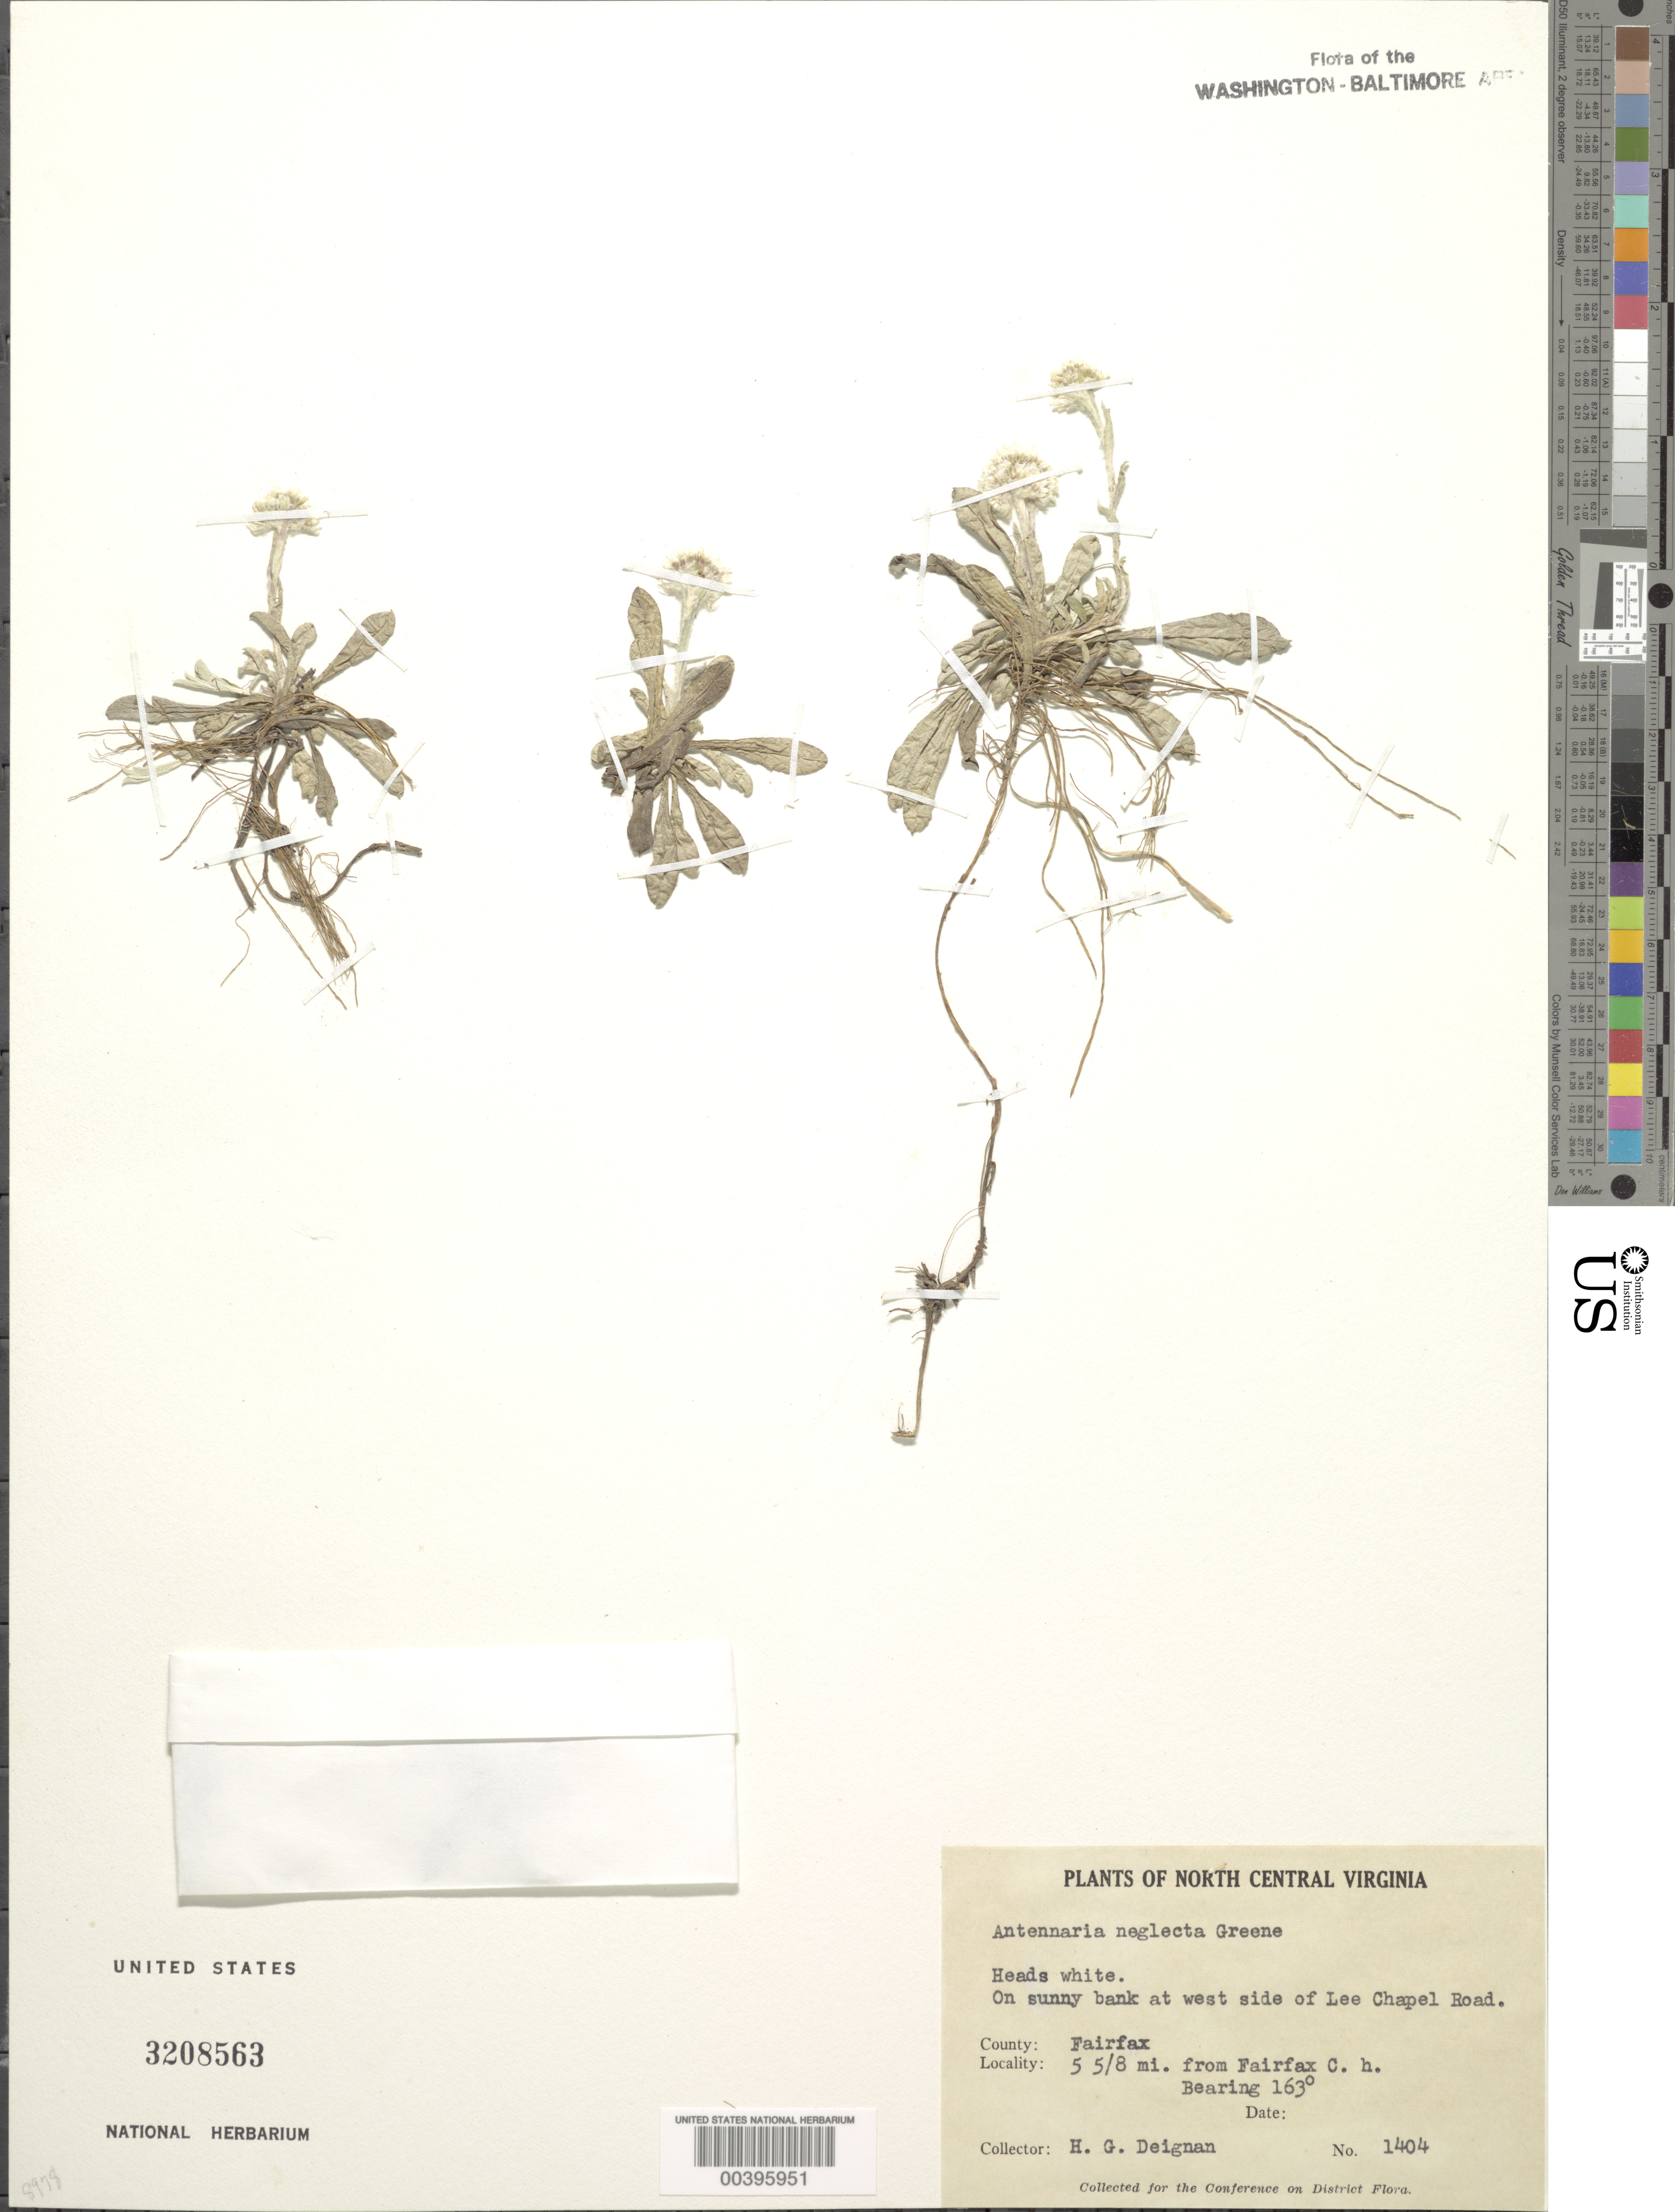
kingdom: Plantae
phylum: Tracheophyta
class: Magnoliopsida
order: Asterales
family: Asteraceae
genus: Antennaria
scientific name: Antennaria neglecta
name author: Greene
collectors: H. Deignan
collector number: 1404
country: United States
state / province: Virginia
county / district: Fairfax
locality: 5 5/8 M from Fairfax Court House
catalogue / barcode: US 3208563